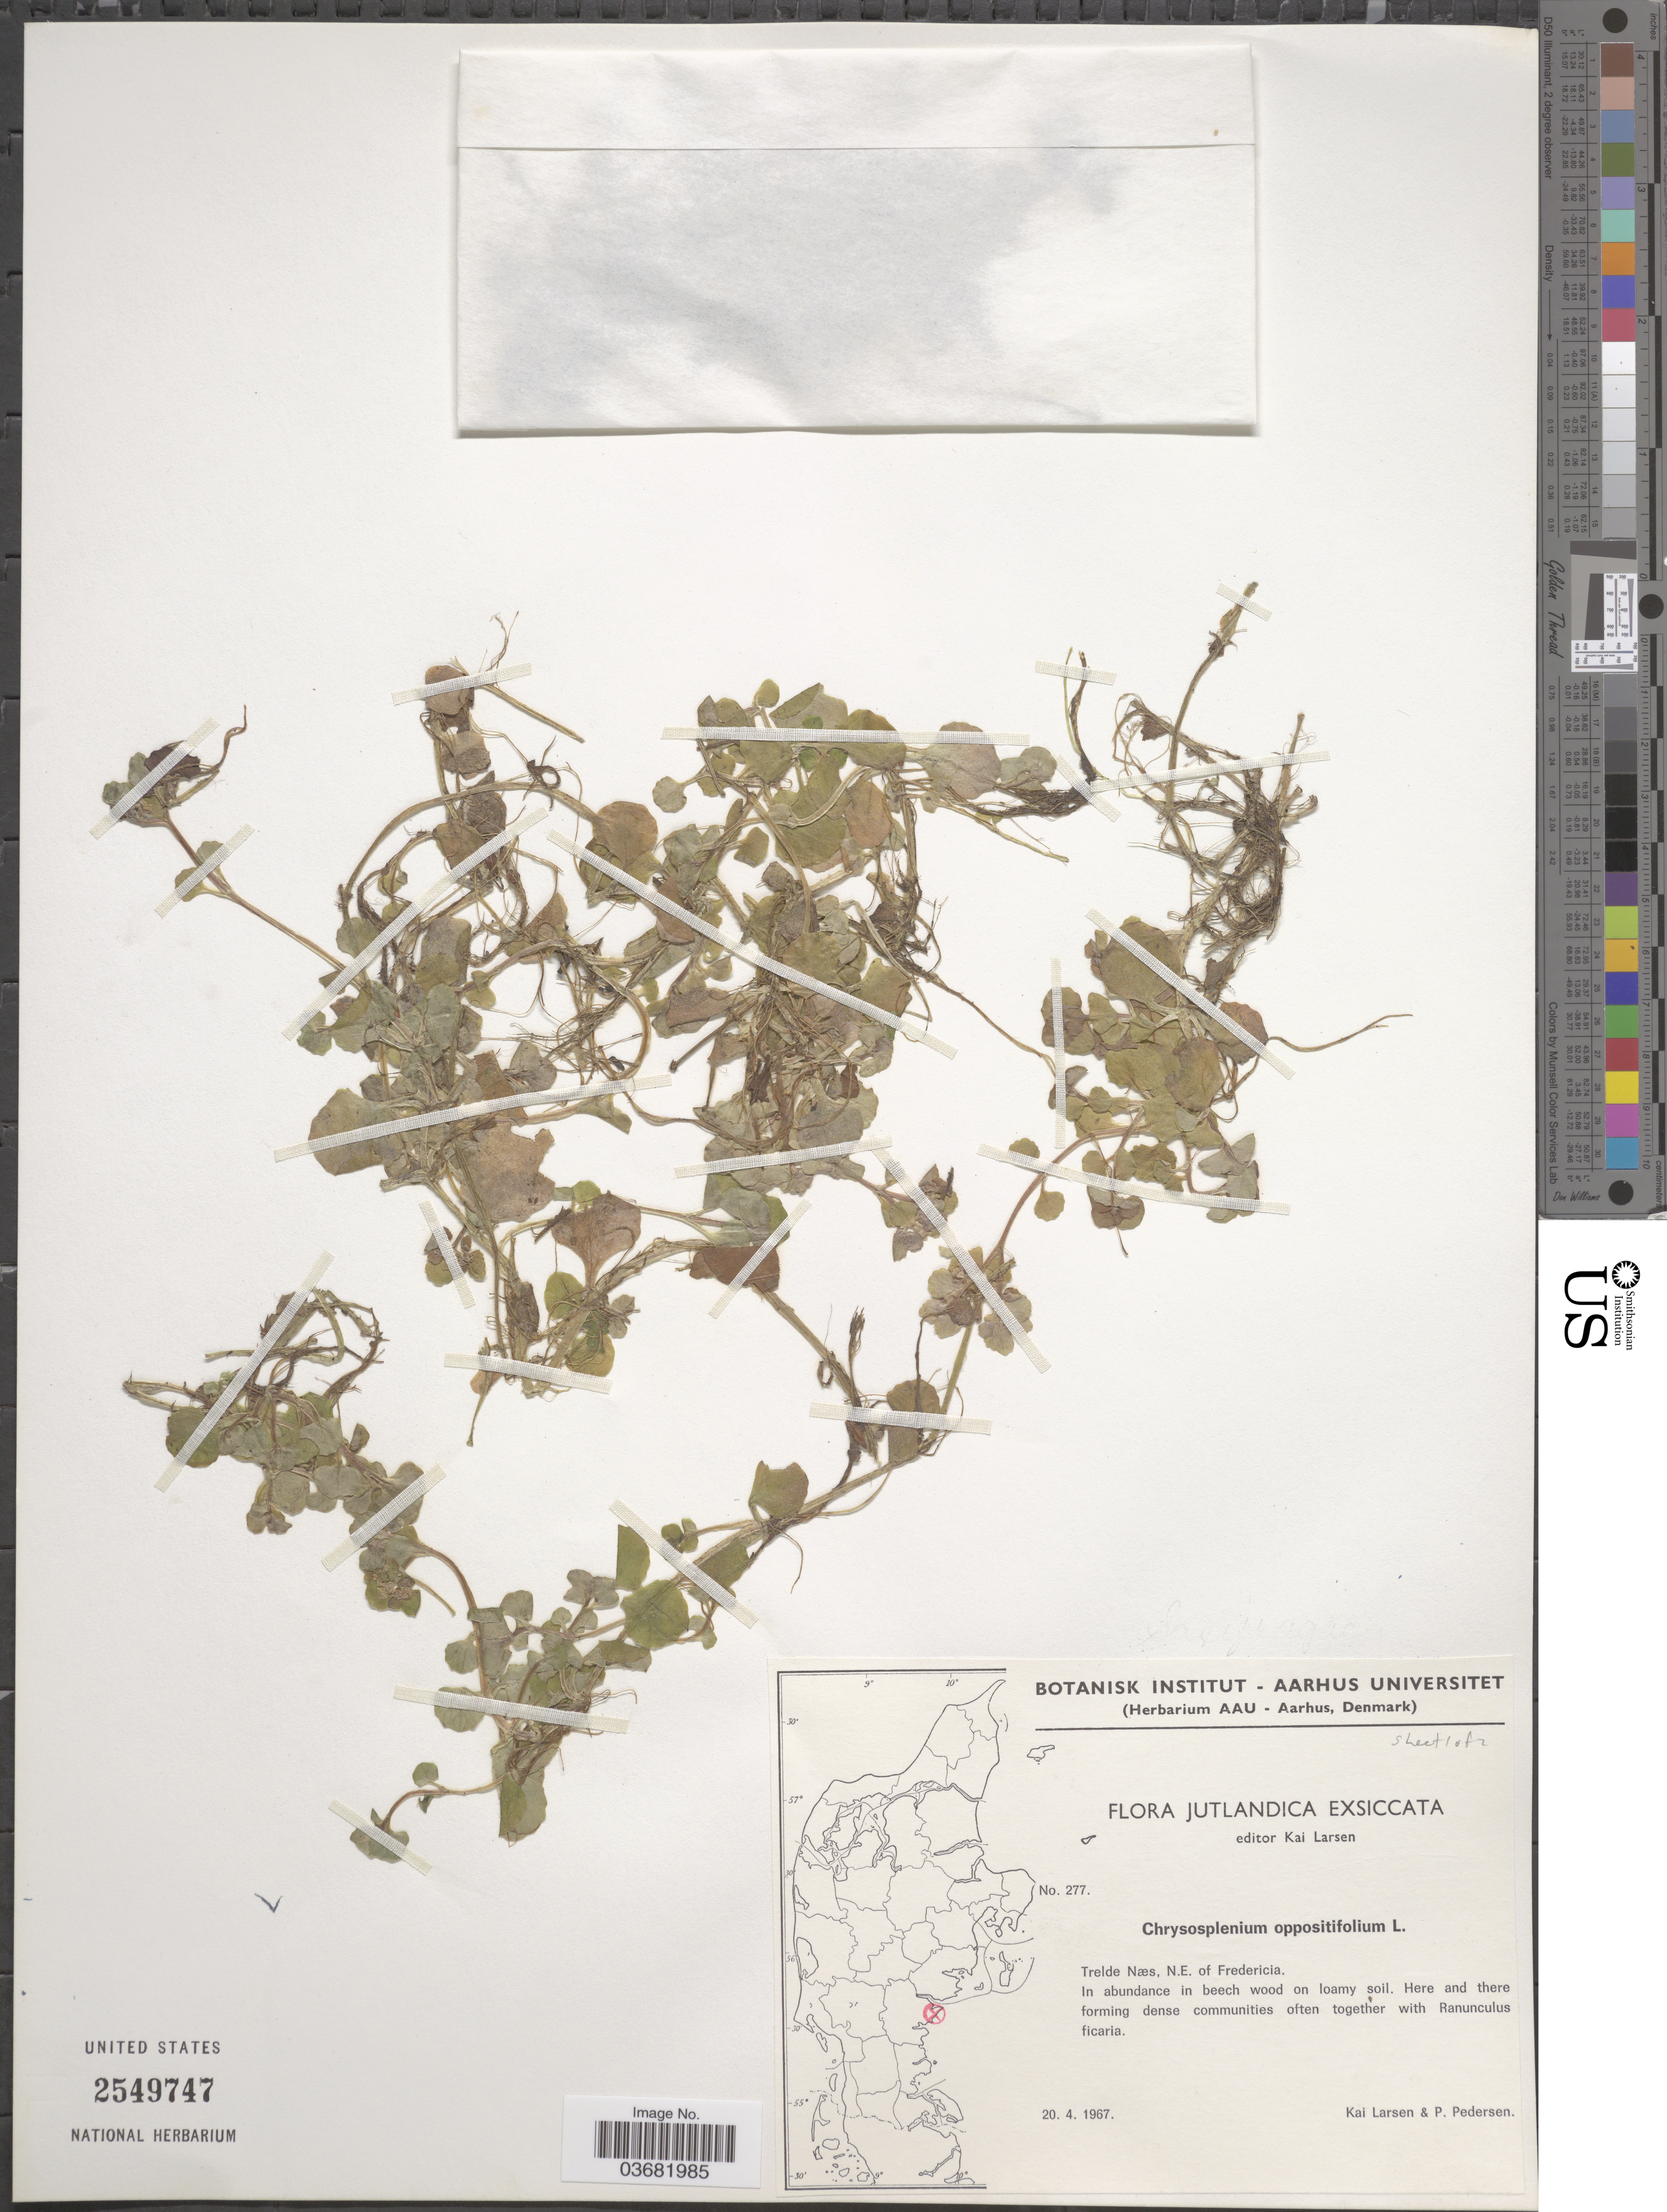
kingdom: Plantae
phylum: Tracheophyta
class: Magnoliopsida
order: Saxifragales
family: Saxifragaceae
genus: Chrysosplenium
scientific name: Chrysosplenium oppositifolium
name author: L.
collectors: K. Larsen & P. Pedersen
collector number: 277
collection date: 1967-04-20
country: Denmark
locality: Jutlandica. Trelde Næs, N.E. of Fredericia.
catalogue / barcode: US 2549747